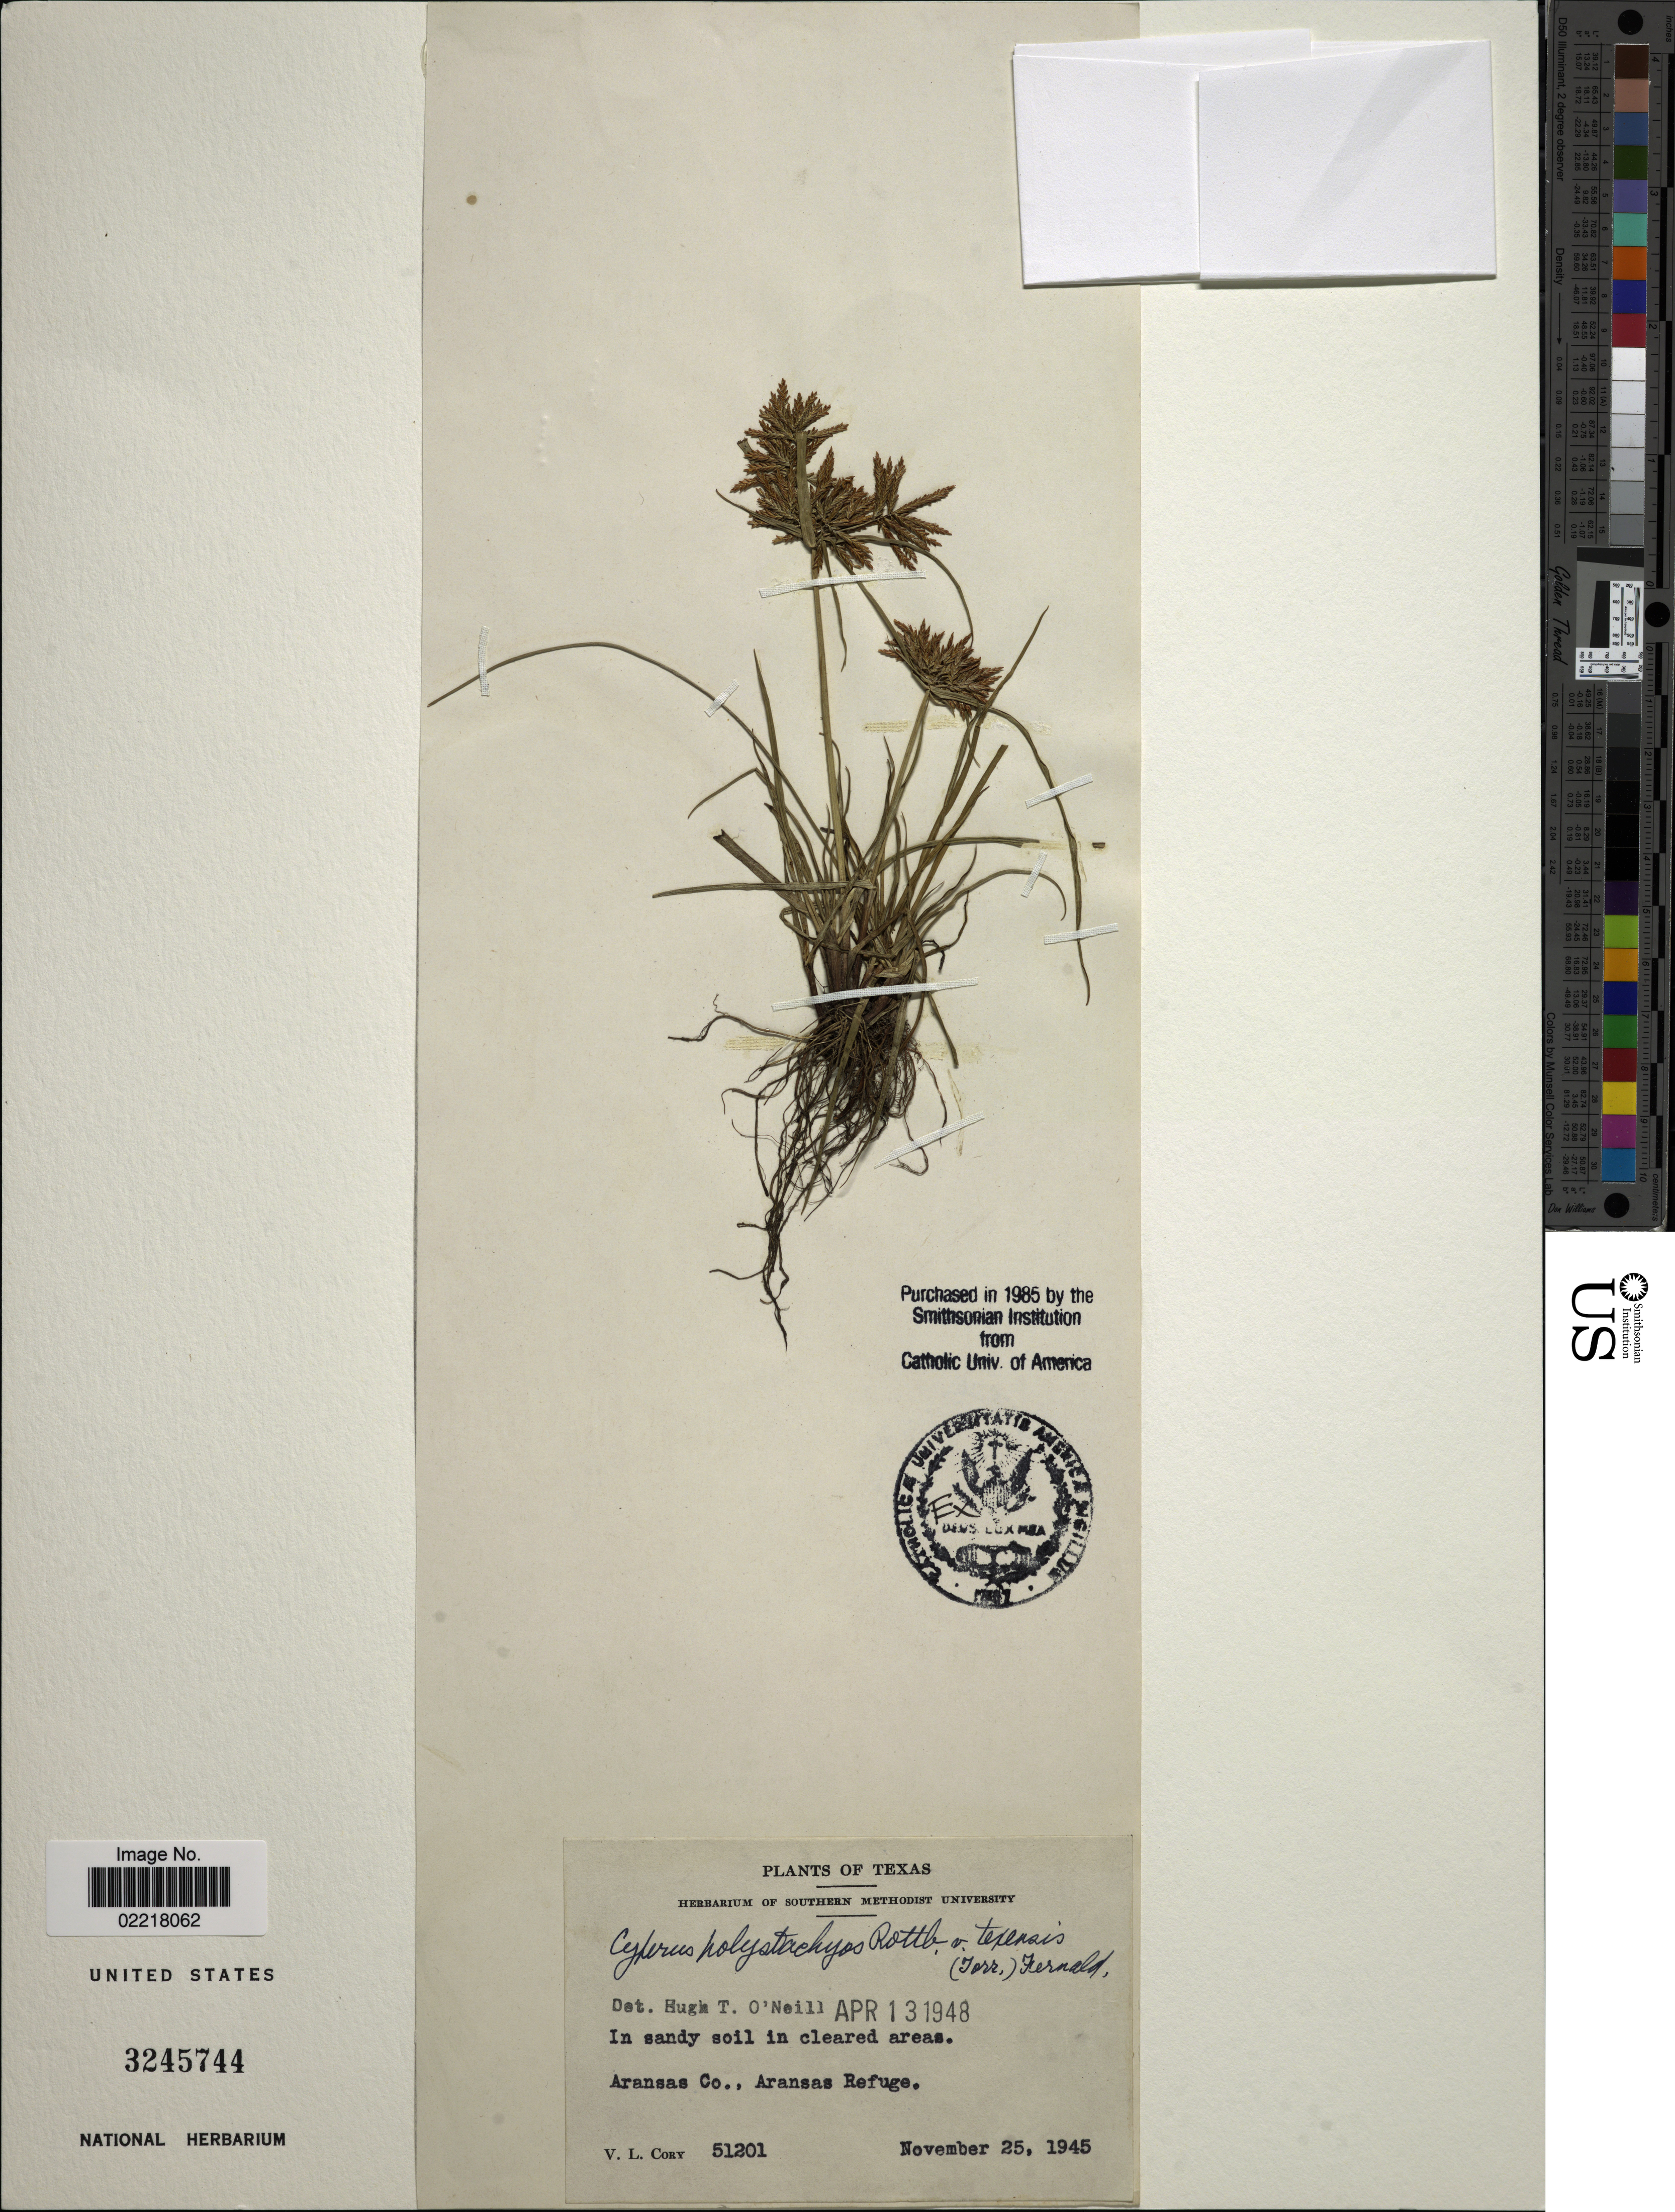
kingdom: Plantae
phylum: Tracheophyta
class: Liliopsida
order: Poales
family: Cyperaceae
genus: Cyperus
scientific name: Cyperus polystachyos var. texensis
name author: (Torr.) Fernald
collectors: V. Cory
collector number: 51201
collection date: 1945-11-25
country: United States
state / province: Texas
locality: Aransas Co., Aransas Refuge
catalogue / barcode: US 3245744